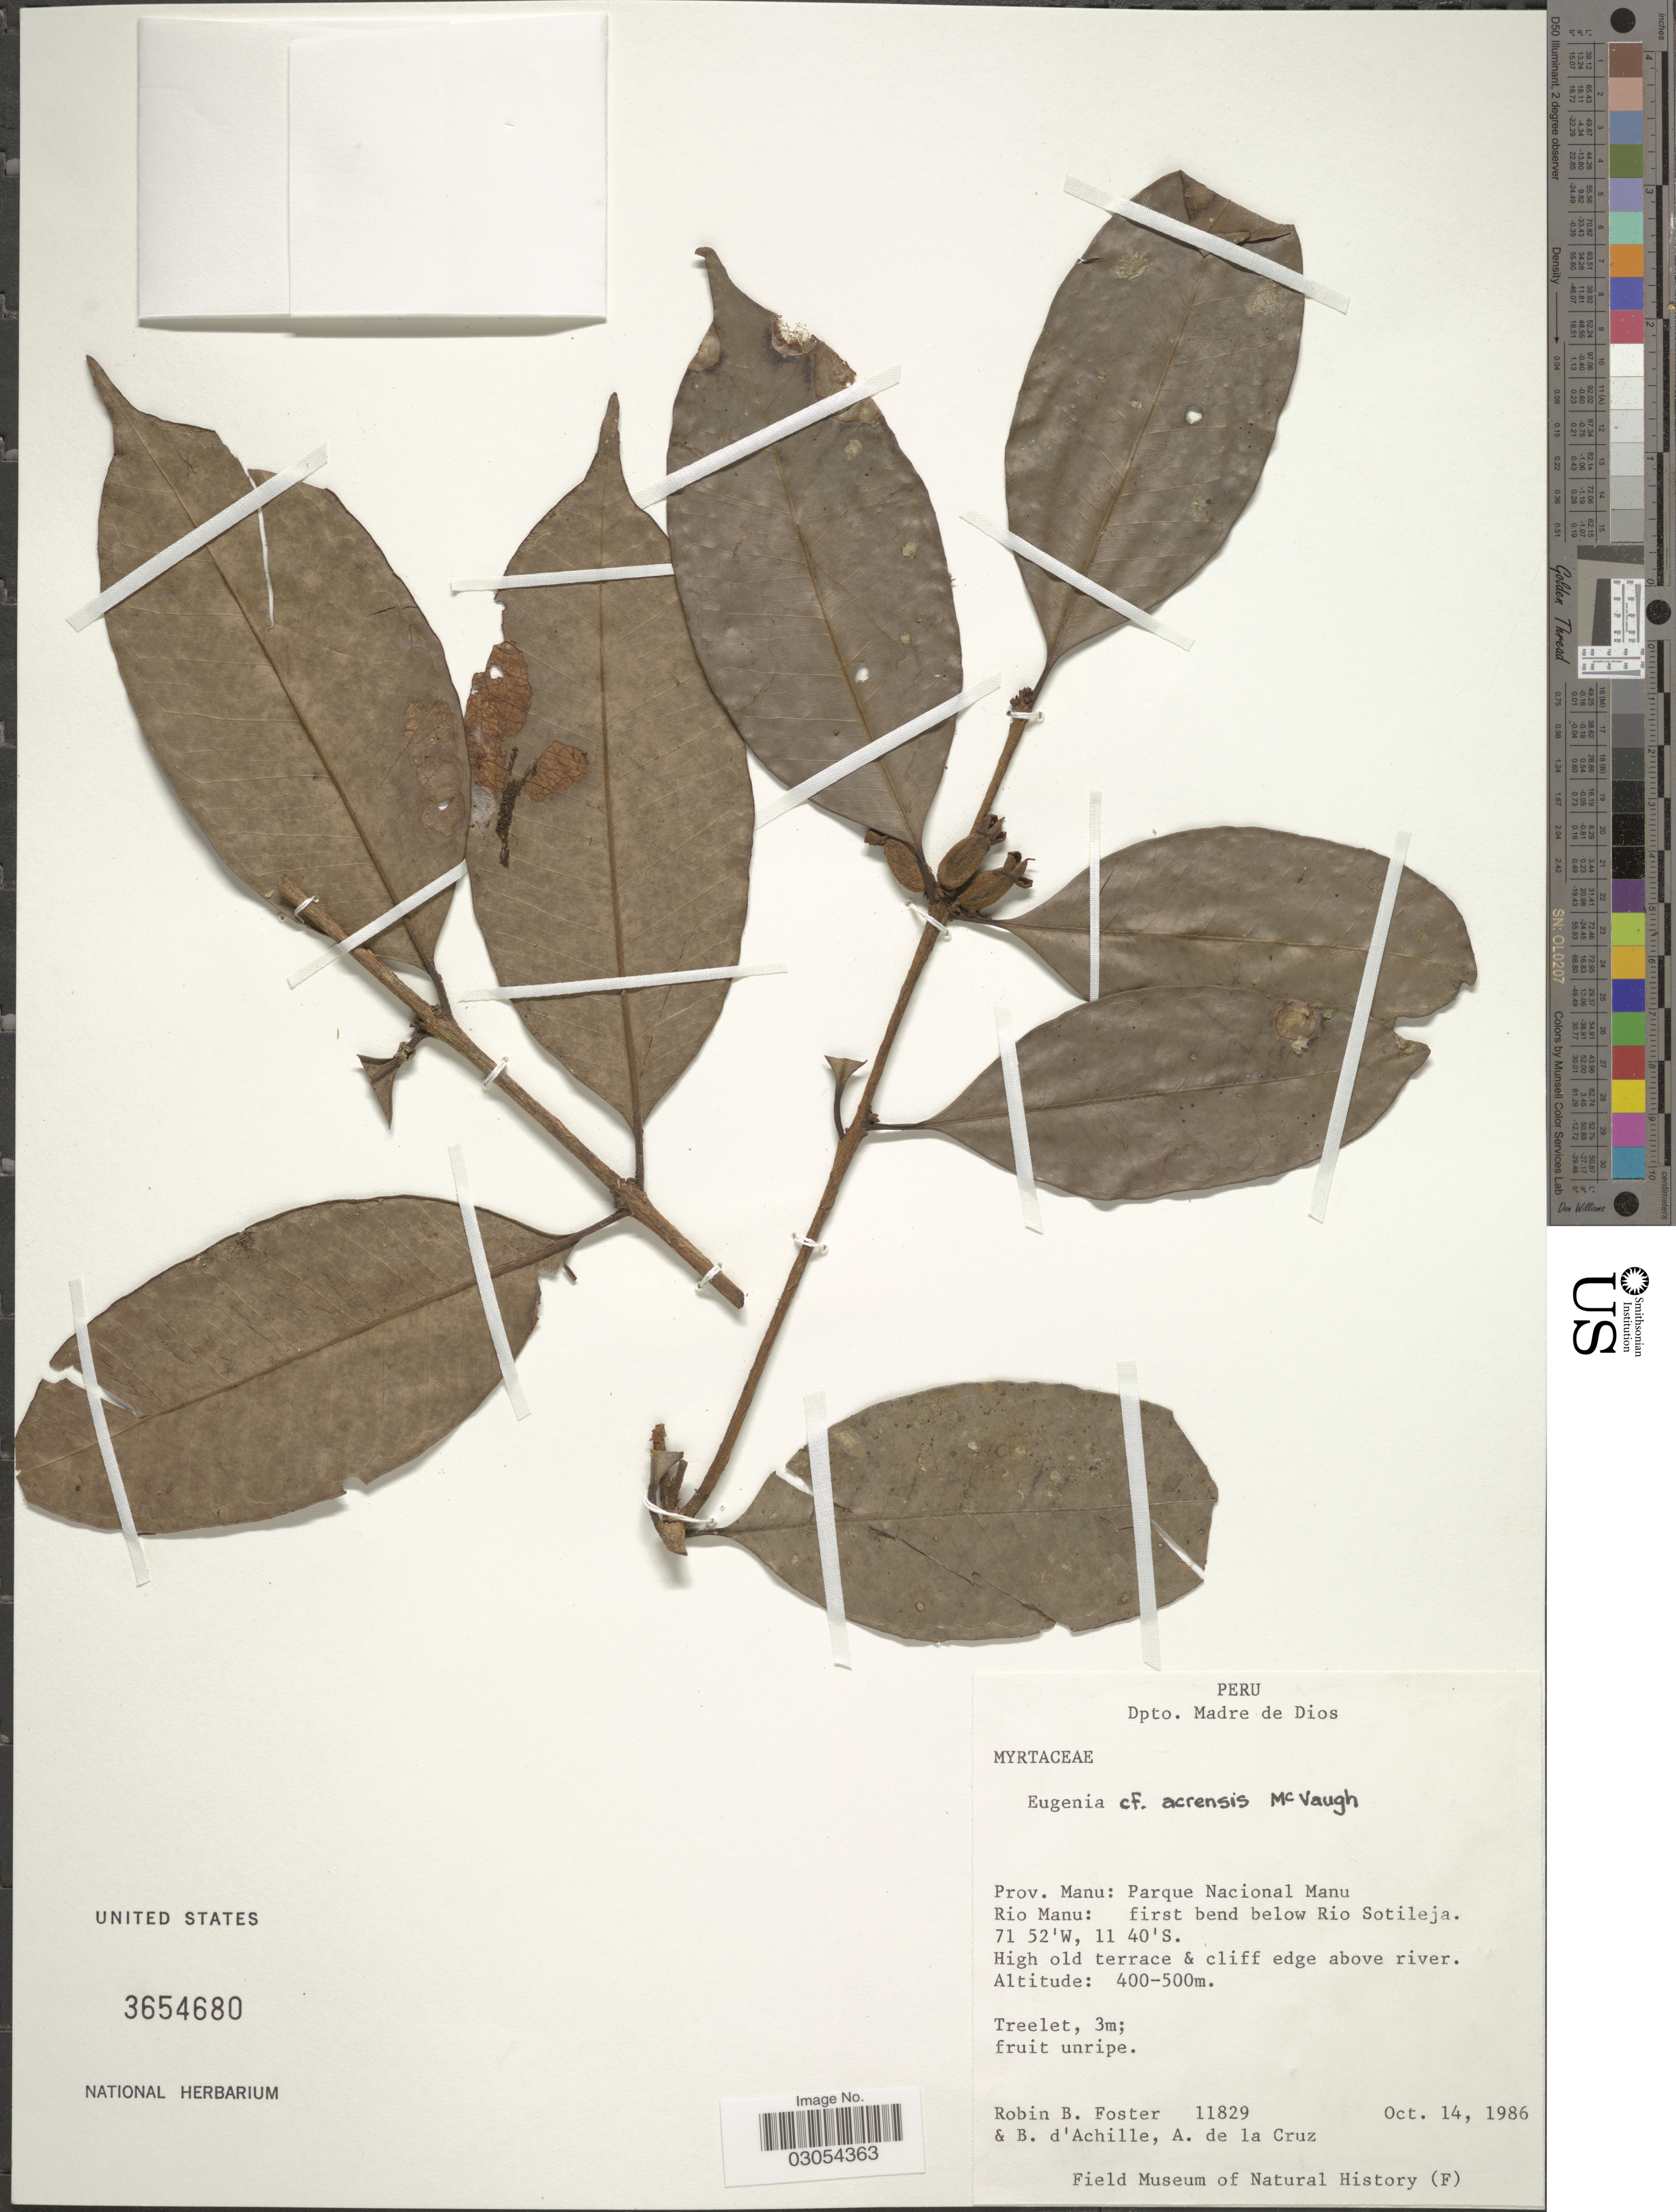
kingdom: Plantae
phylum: Tracheophyta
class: Magnoliopsida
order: Myrtales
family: Myrtaceae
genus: Eugenia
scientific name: Eugenia acrensis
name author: McVaugh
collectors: R. B. Foster, B. d'Achille & A. de la Cruz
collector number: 11829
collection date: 1986-10-14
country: Peru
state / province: Madre de Dios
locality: Dpto. Madre de Dios. Prov. Manu: Parque Nacional Manu. Rio Manu: first bend below Rio Sotileja.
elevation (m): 400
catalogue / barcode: US 3654680